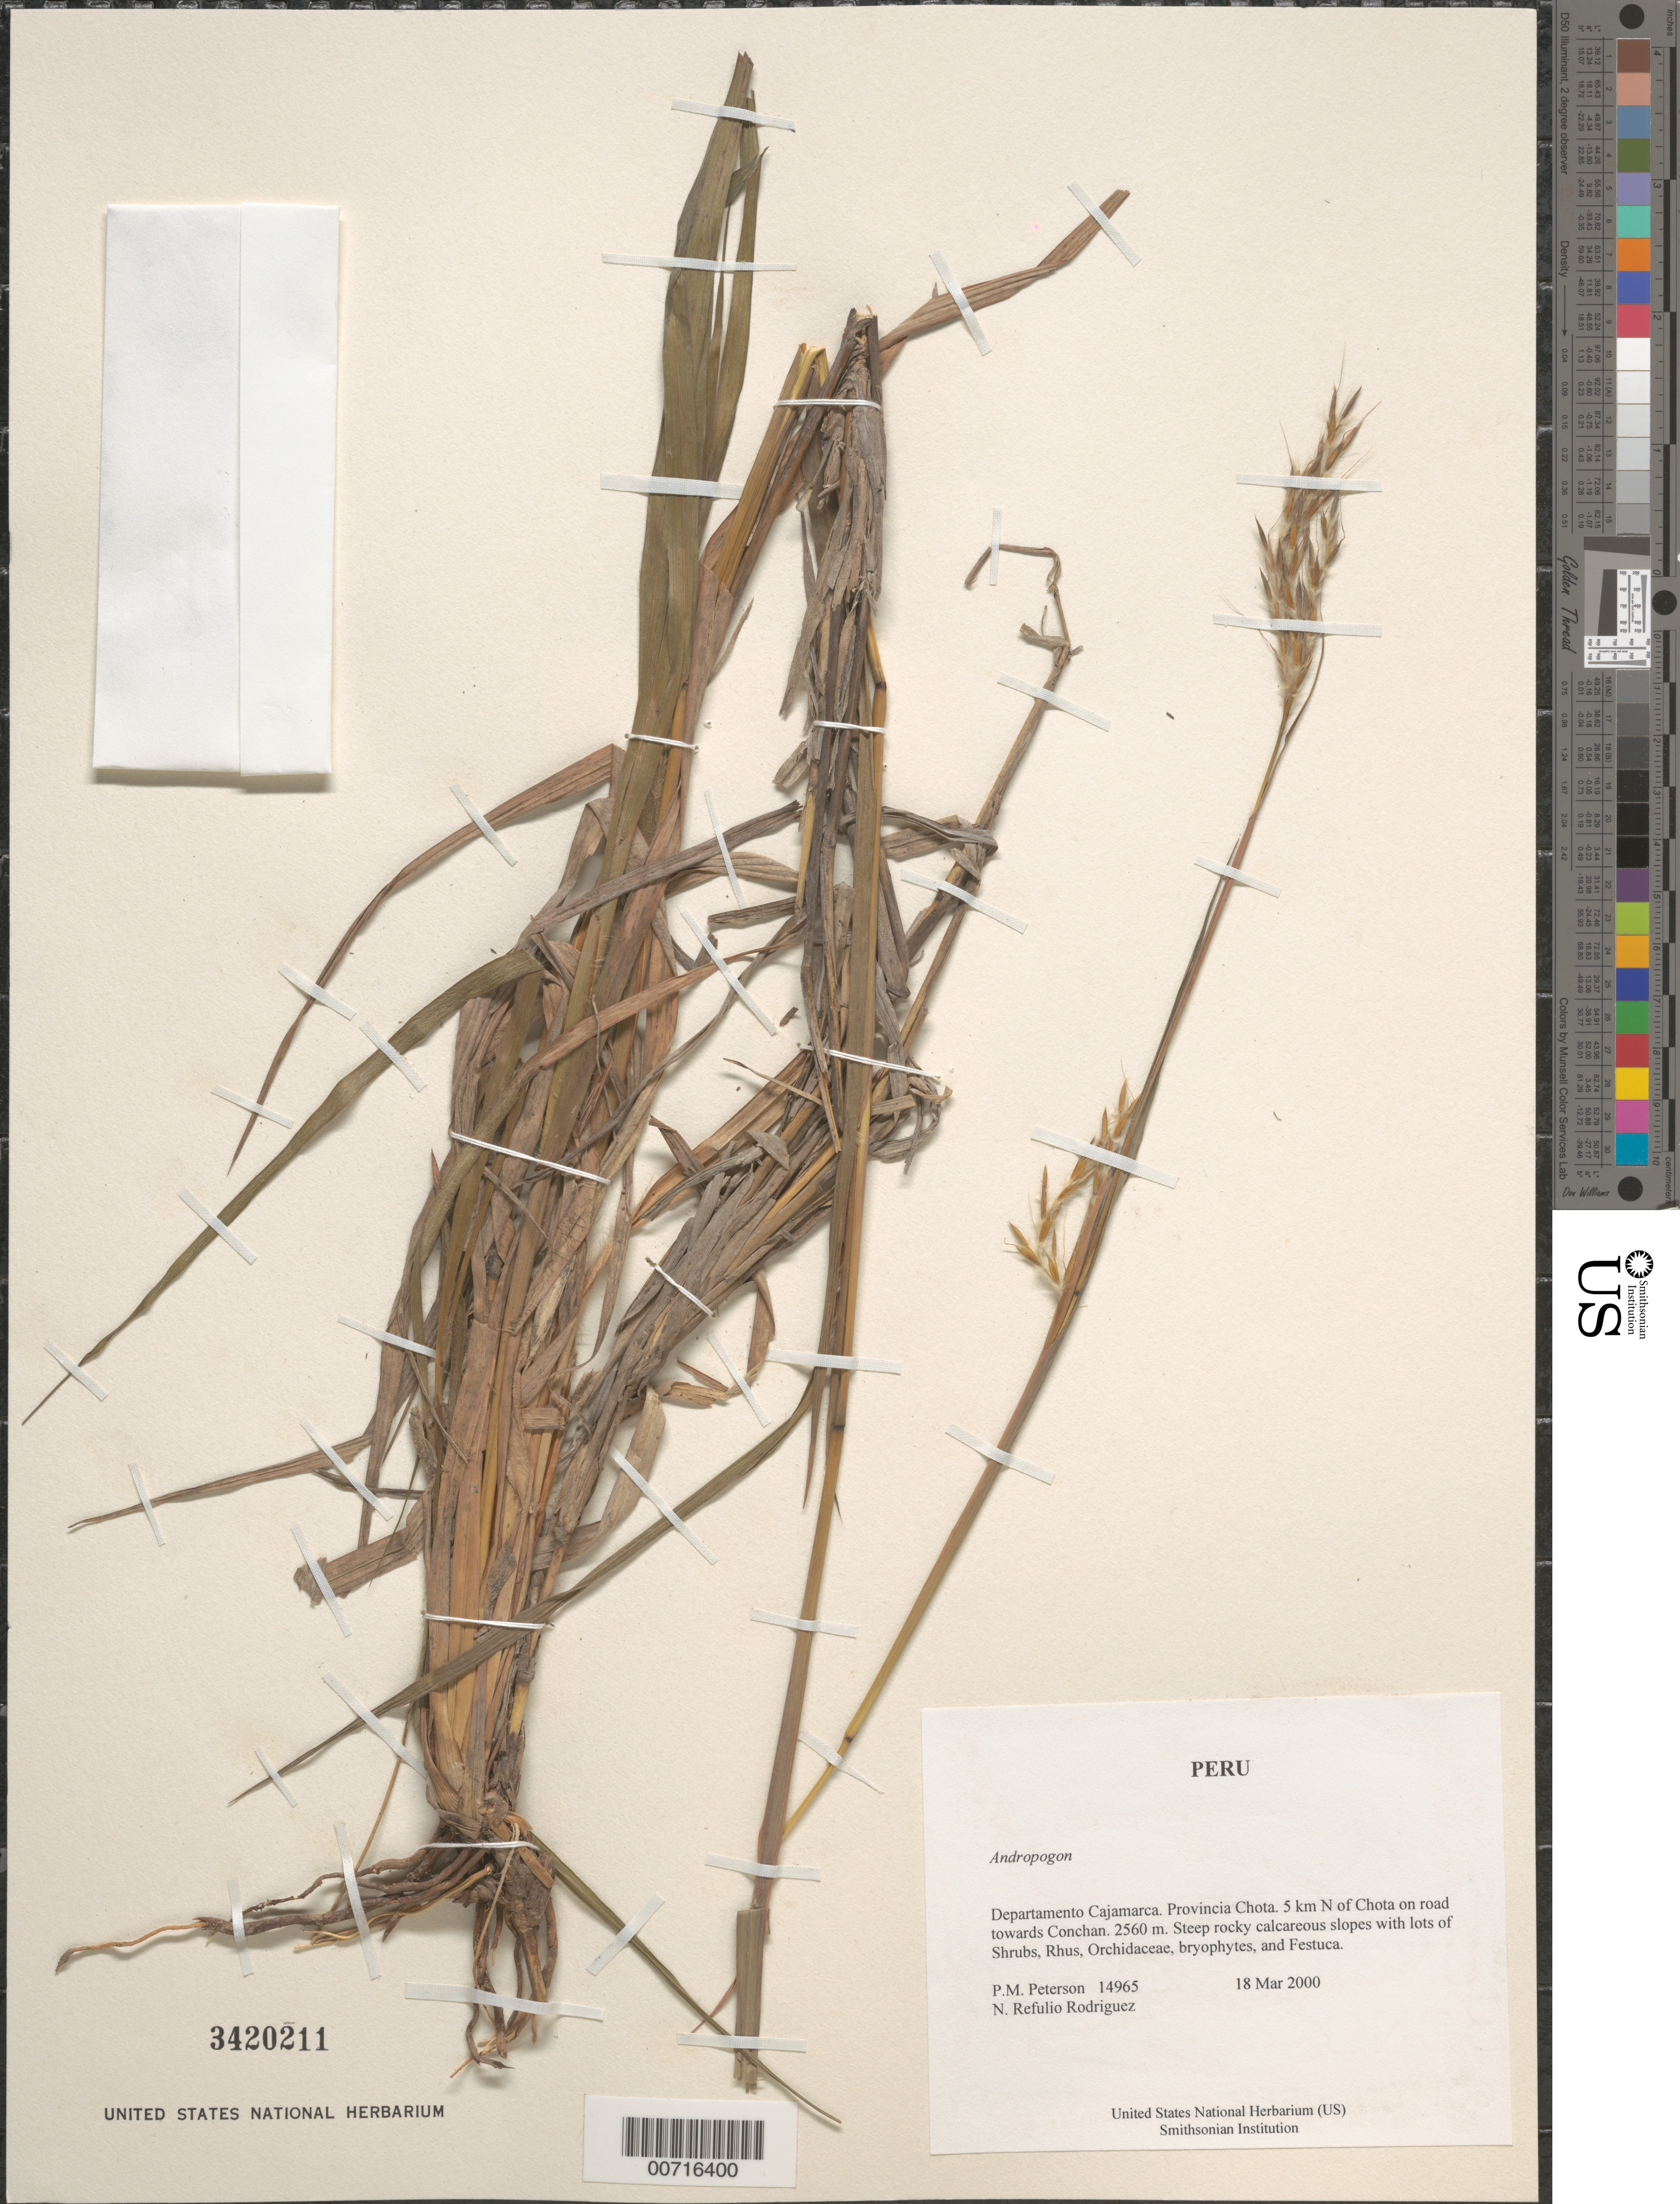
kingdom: Plantae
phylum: Tracheophyta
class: Liliopsida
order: Poales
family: Poaceae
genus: Andropogon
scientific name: Andropogon sp.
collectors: P. M. Peterson & N. Refulio-Rodríguez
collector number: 14965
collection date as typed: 18 Mar 2000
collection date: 2000-03-18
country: Peru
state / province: Cajamarca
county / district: Chota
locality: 5 km N of Chota on road towards Conchan.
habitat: Steep rocky calcareous slopes with lots of Shrubs, Rhus, Orchidaceae, bryophytes, and Festuca.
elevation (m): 2560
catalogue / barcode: US 3420211